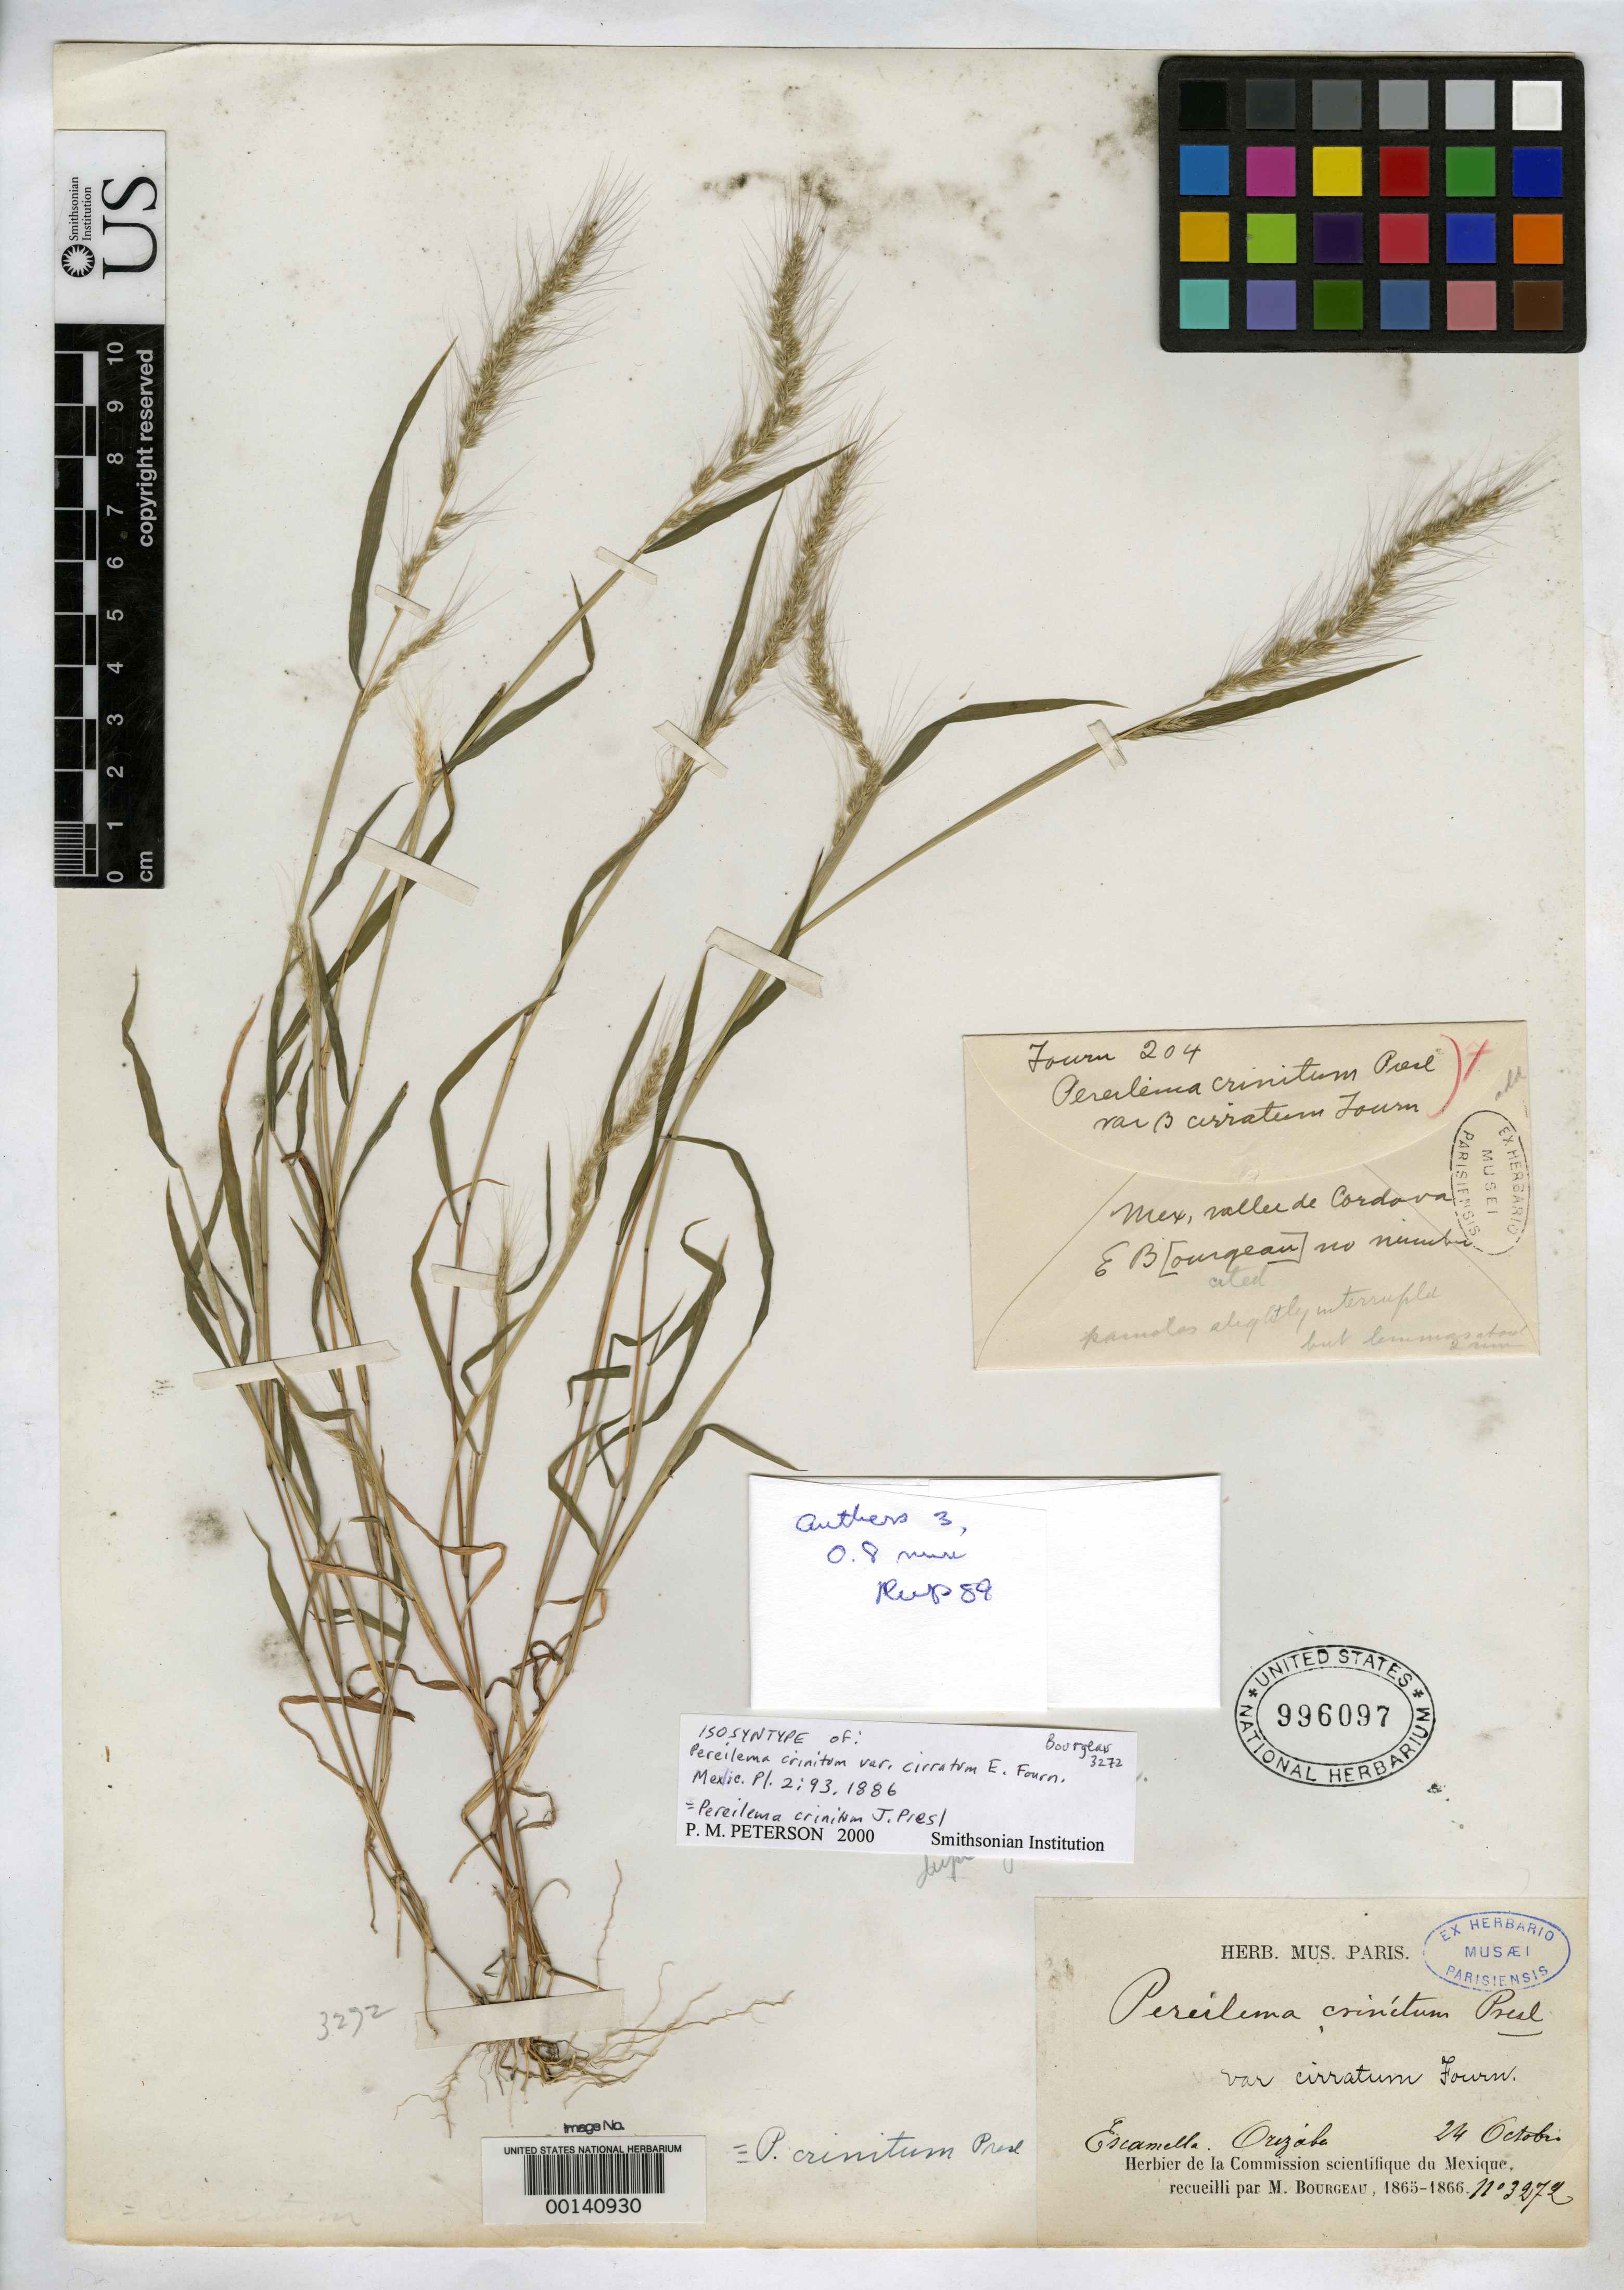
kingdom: Plantae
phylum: Tracheophyta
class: Liliopsida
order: Poales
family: Poaceae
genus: Pereilema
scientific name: Pereilema crinitum var. cirratum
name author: E. Fourn.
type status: Isosyntype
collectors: E. Bourgeau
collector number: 3272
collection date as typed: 24 Oct 1865 or 24 Oct 1866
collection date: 1865-10-24 or 1866-10-24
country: Mexico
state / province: Veracruz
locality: Orizaba.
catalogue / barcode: US 996097